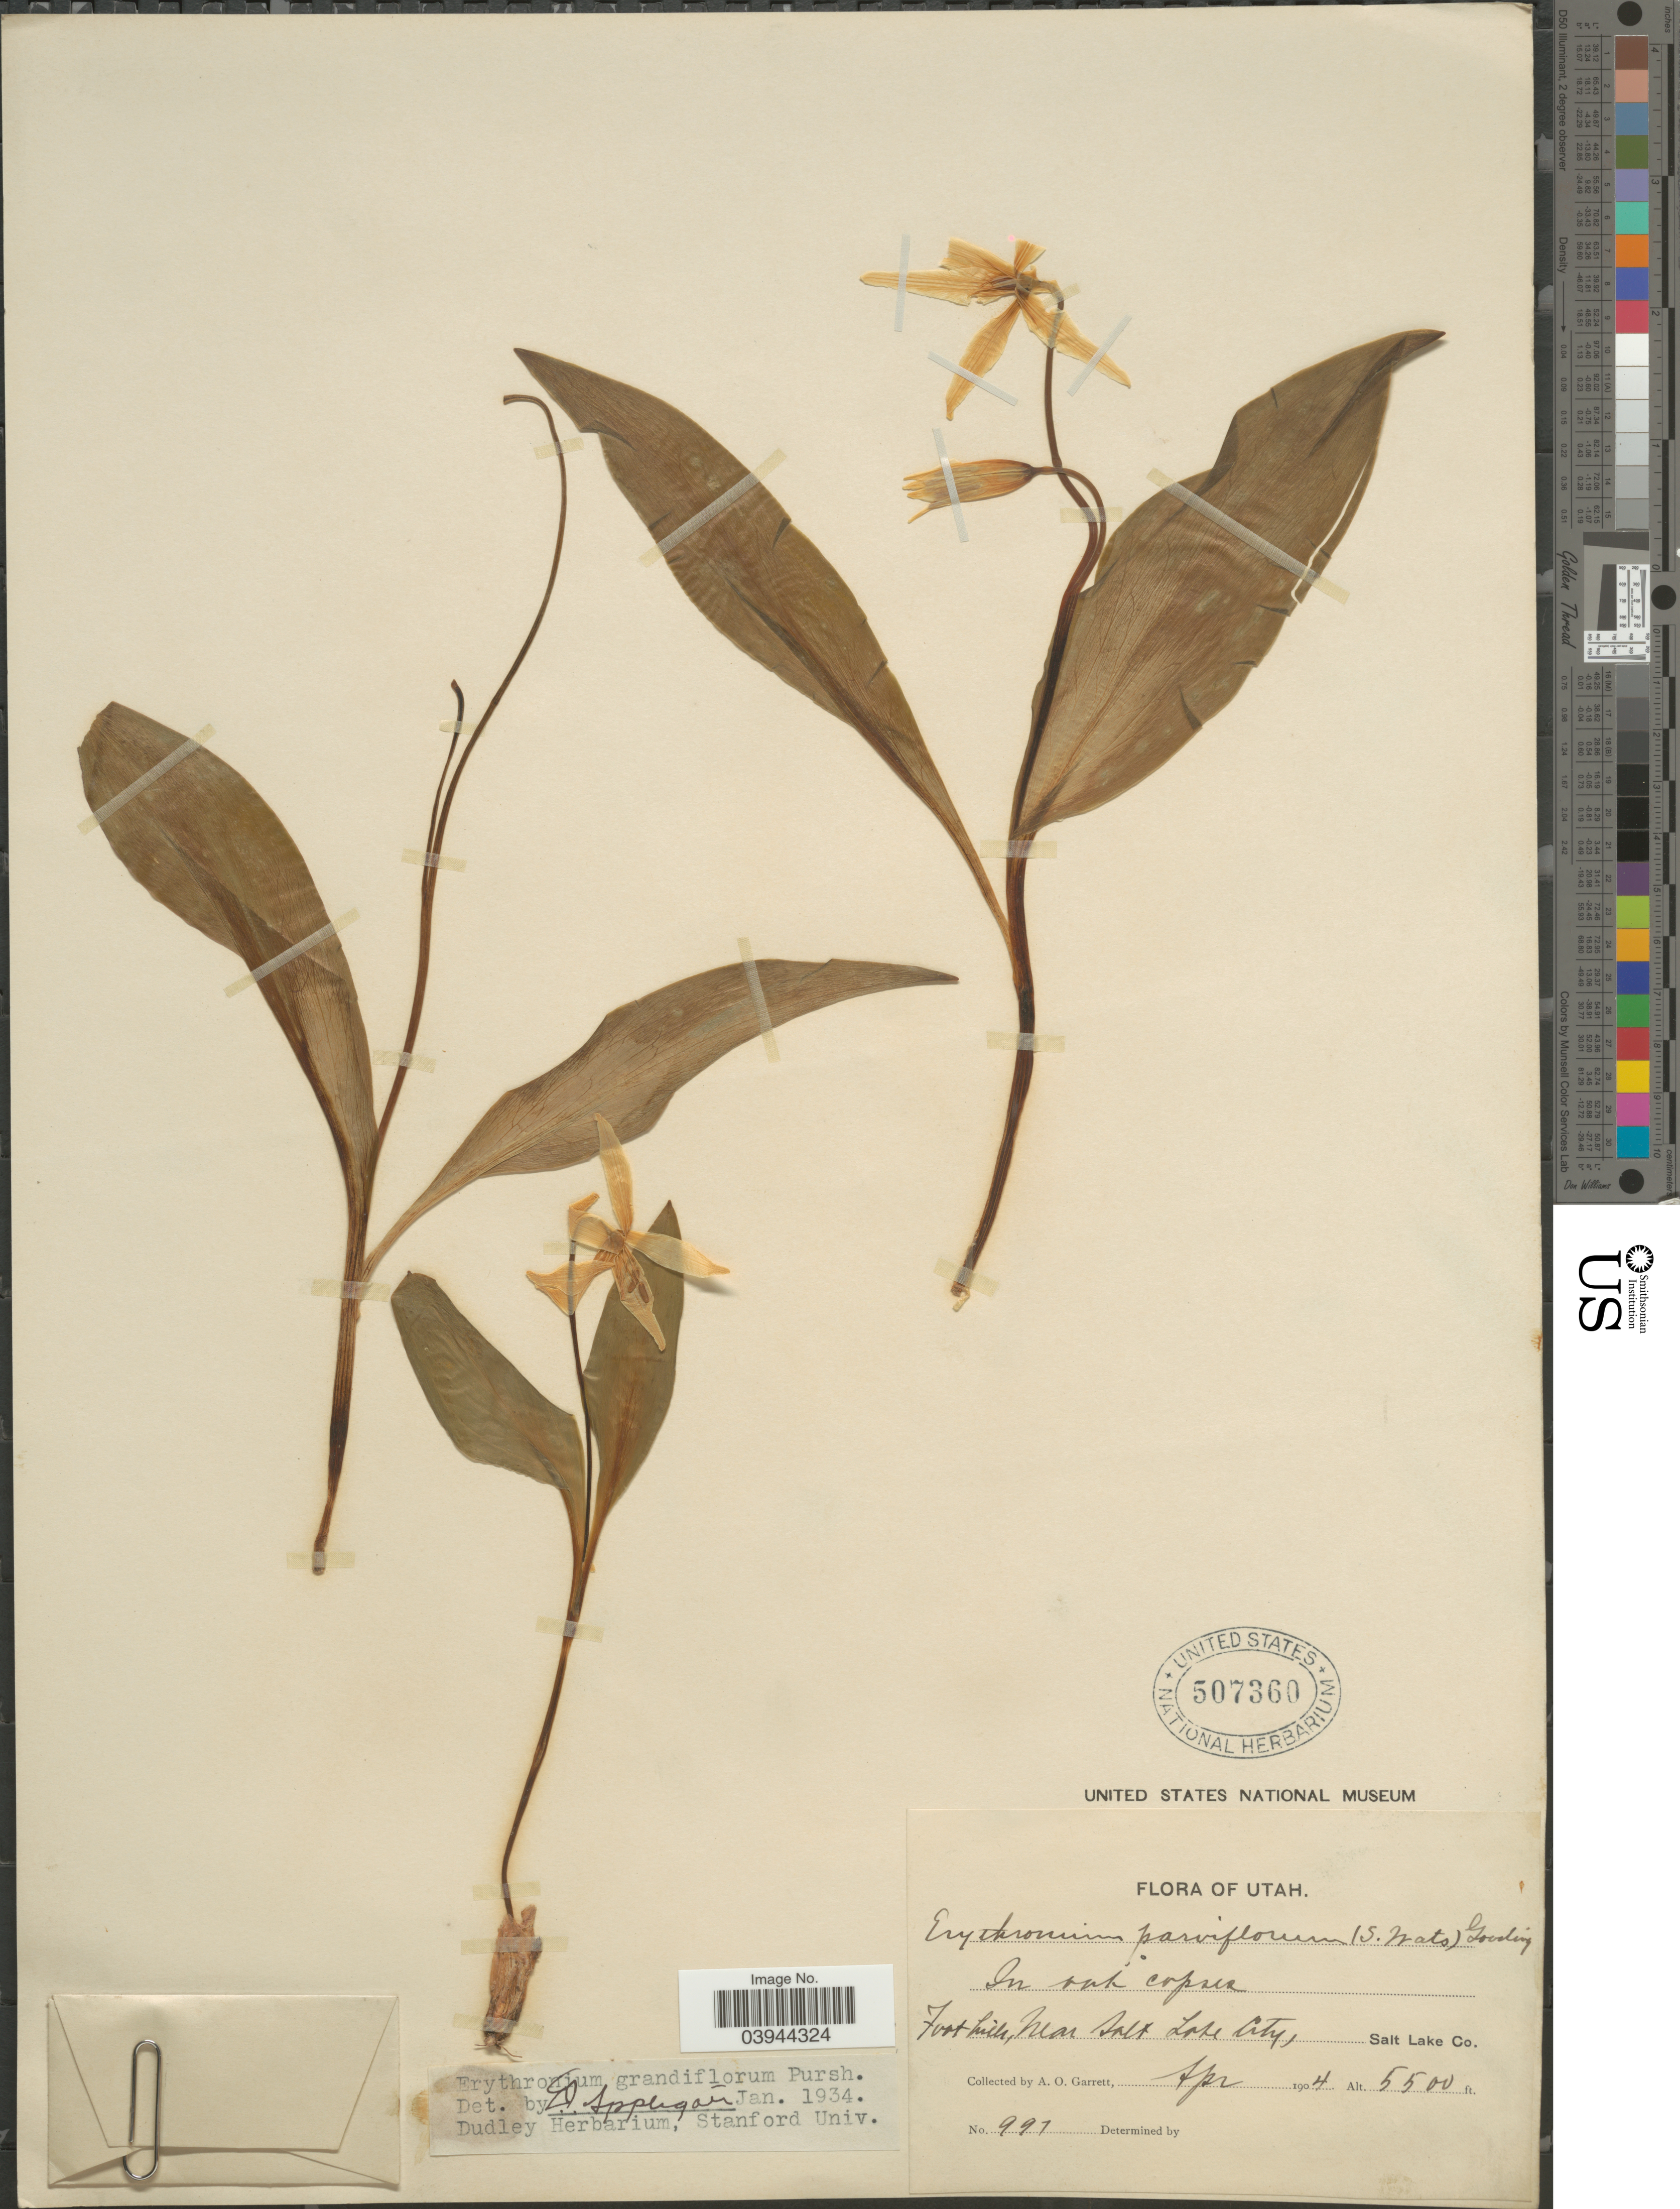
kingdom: Plantae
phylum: Tracheophyta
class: Liliopsida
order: Liliales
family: Liliaceae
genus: Erythronium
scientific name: Erythronium grandiflorum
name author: Pursh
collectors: A. O. Garrett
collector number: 997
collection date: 1904-04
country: United States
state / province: Utah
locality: Foot hills, near Salt Lake City, Salt Lake Co.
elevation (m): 1676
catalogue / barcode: US 507360